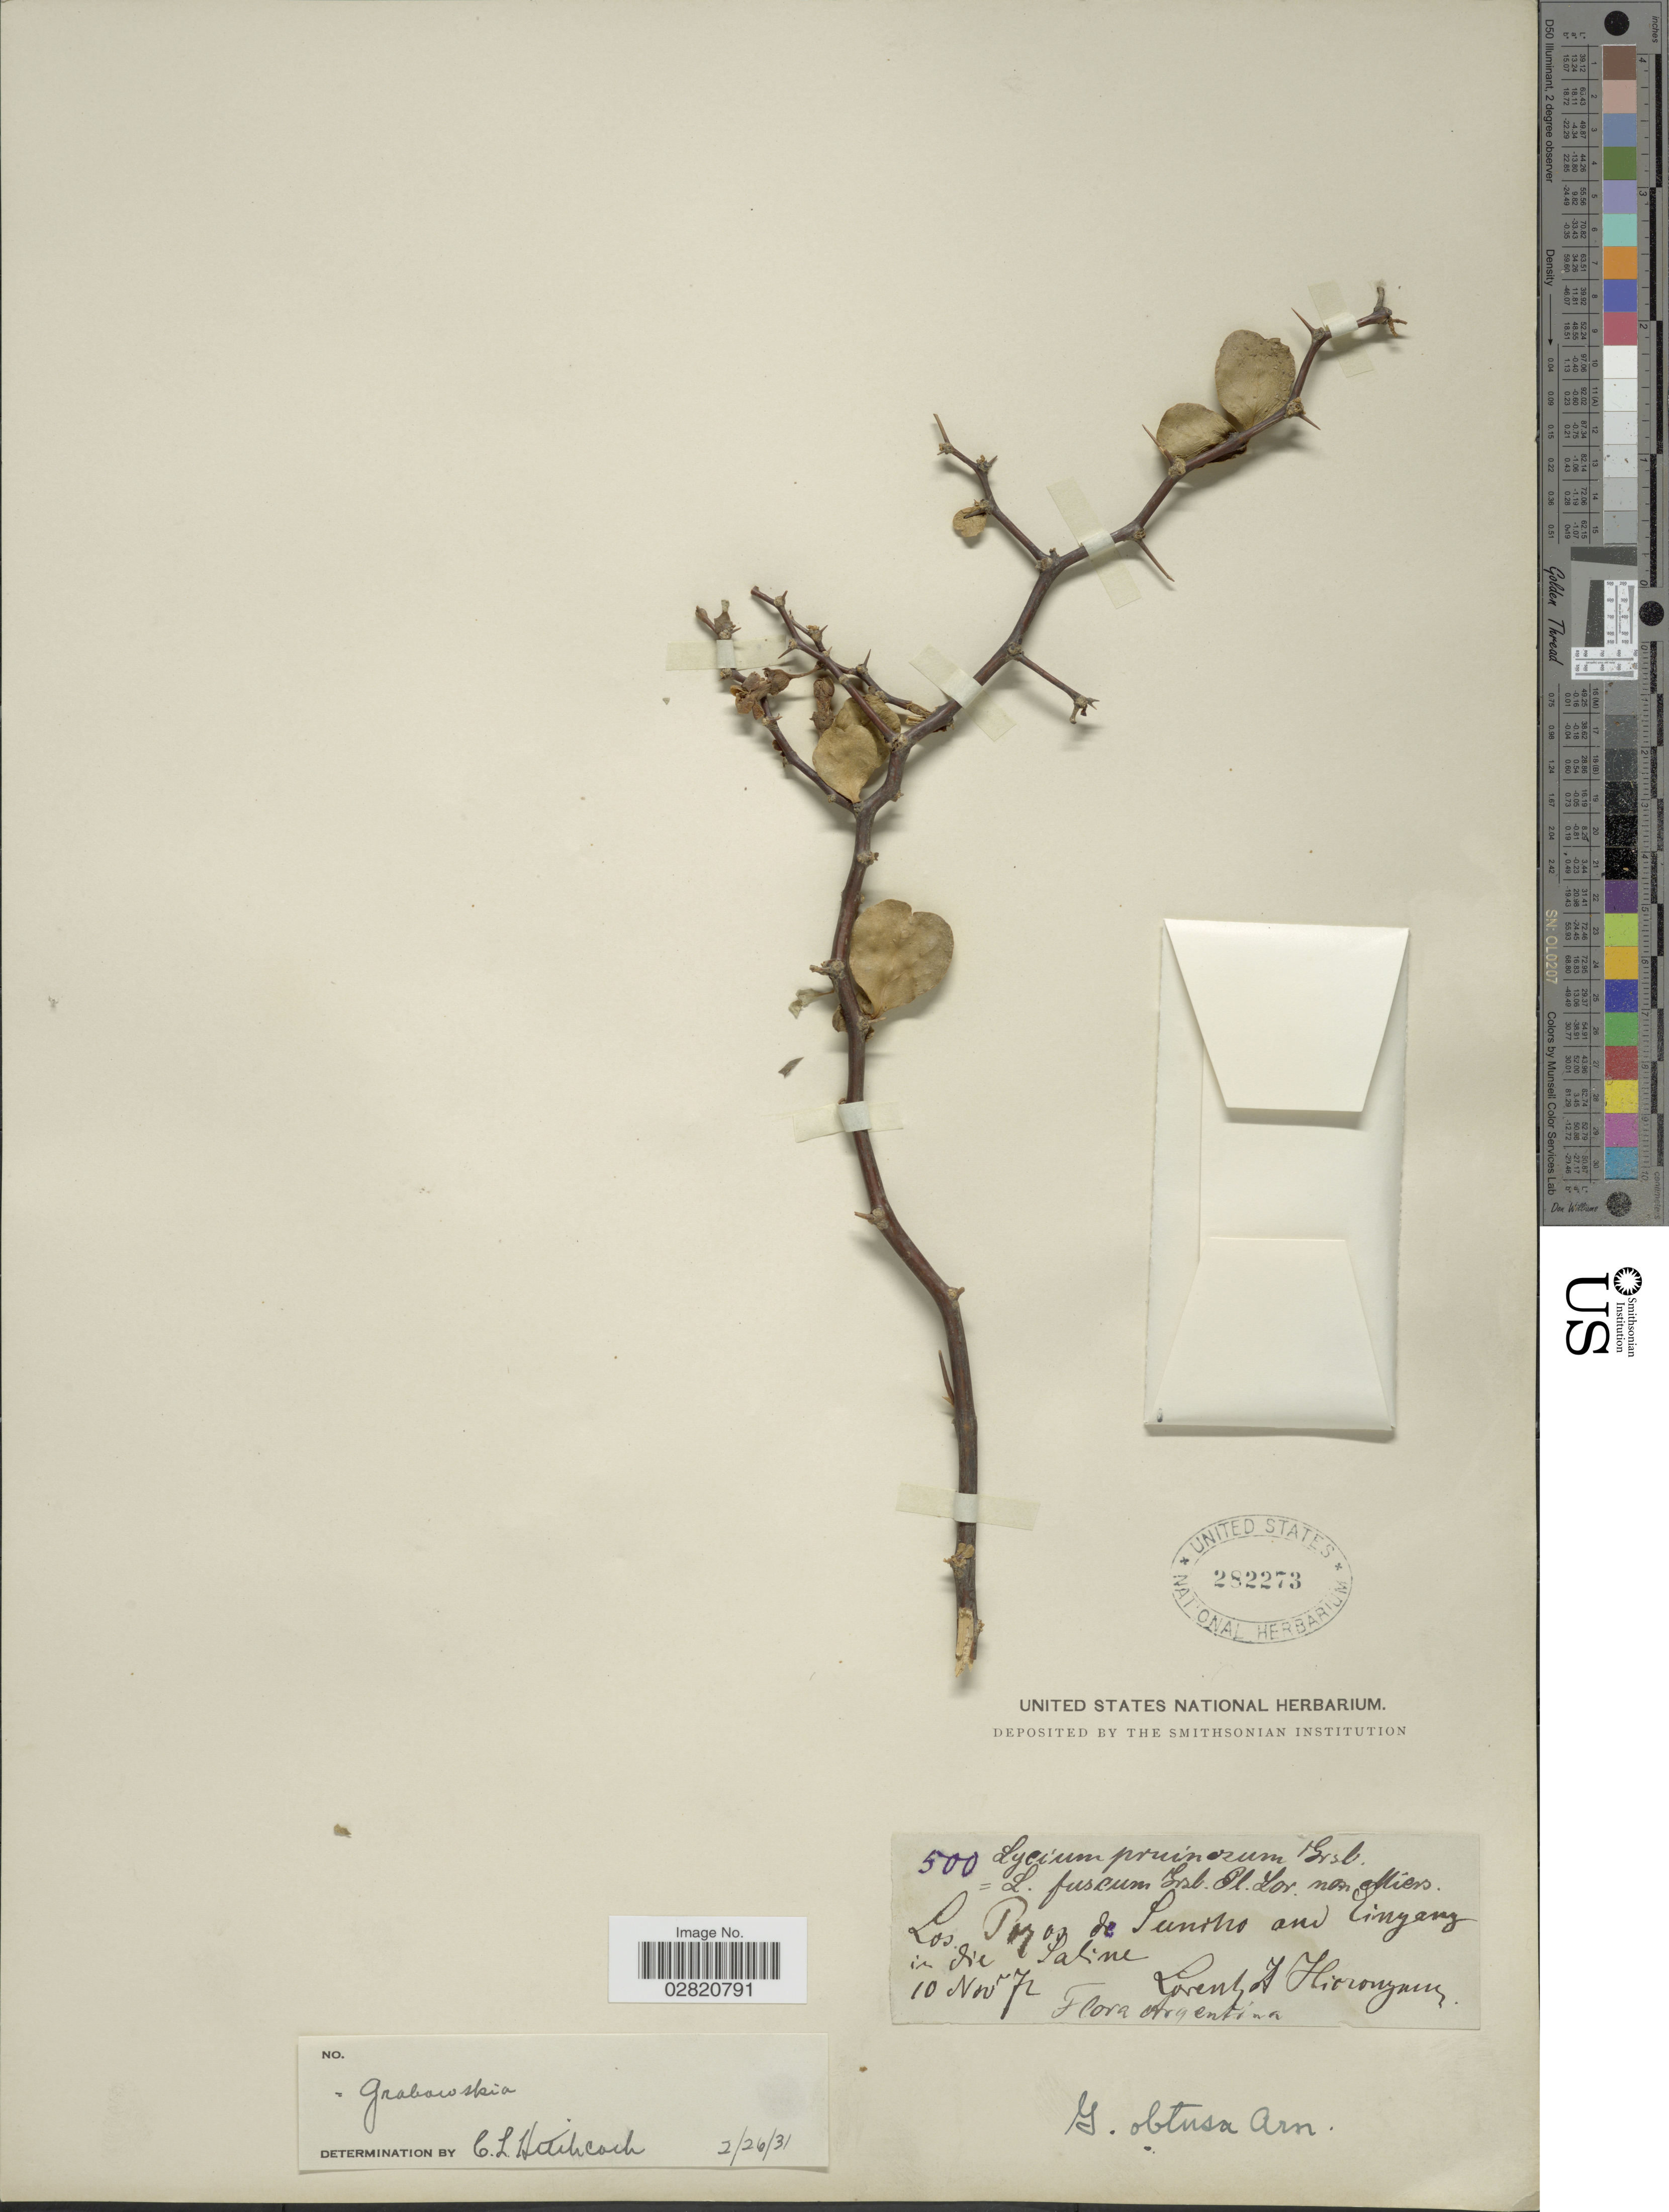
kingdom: Plantae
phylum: Tracheophyta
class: Magnoliopsida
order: Solanales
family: Solanaceae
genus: Grabowskia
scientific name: Grabowskia obtusa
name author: Arn.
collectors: G. H. Hieronymus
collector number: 500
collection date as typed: Transcribed d/m/y: 10/11/72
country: Argentina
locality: Los Poyos de Punono and Lingeny in die Saline. [interpreted]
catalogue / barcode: US 282273